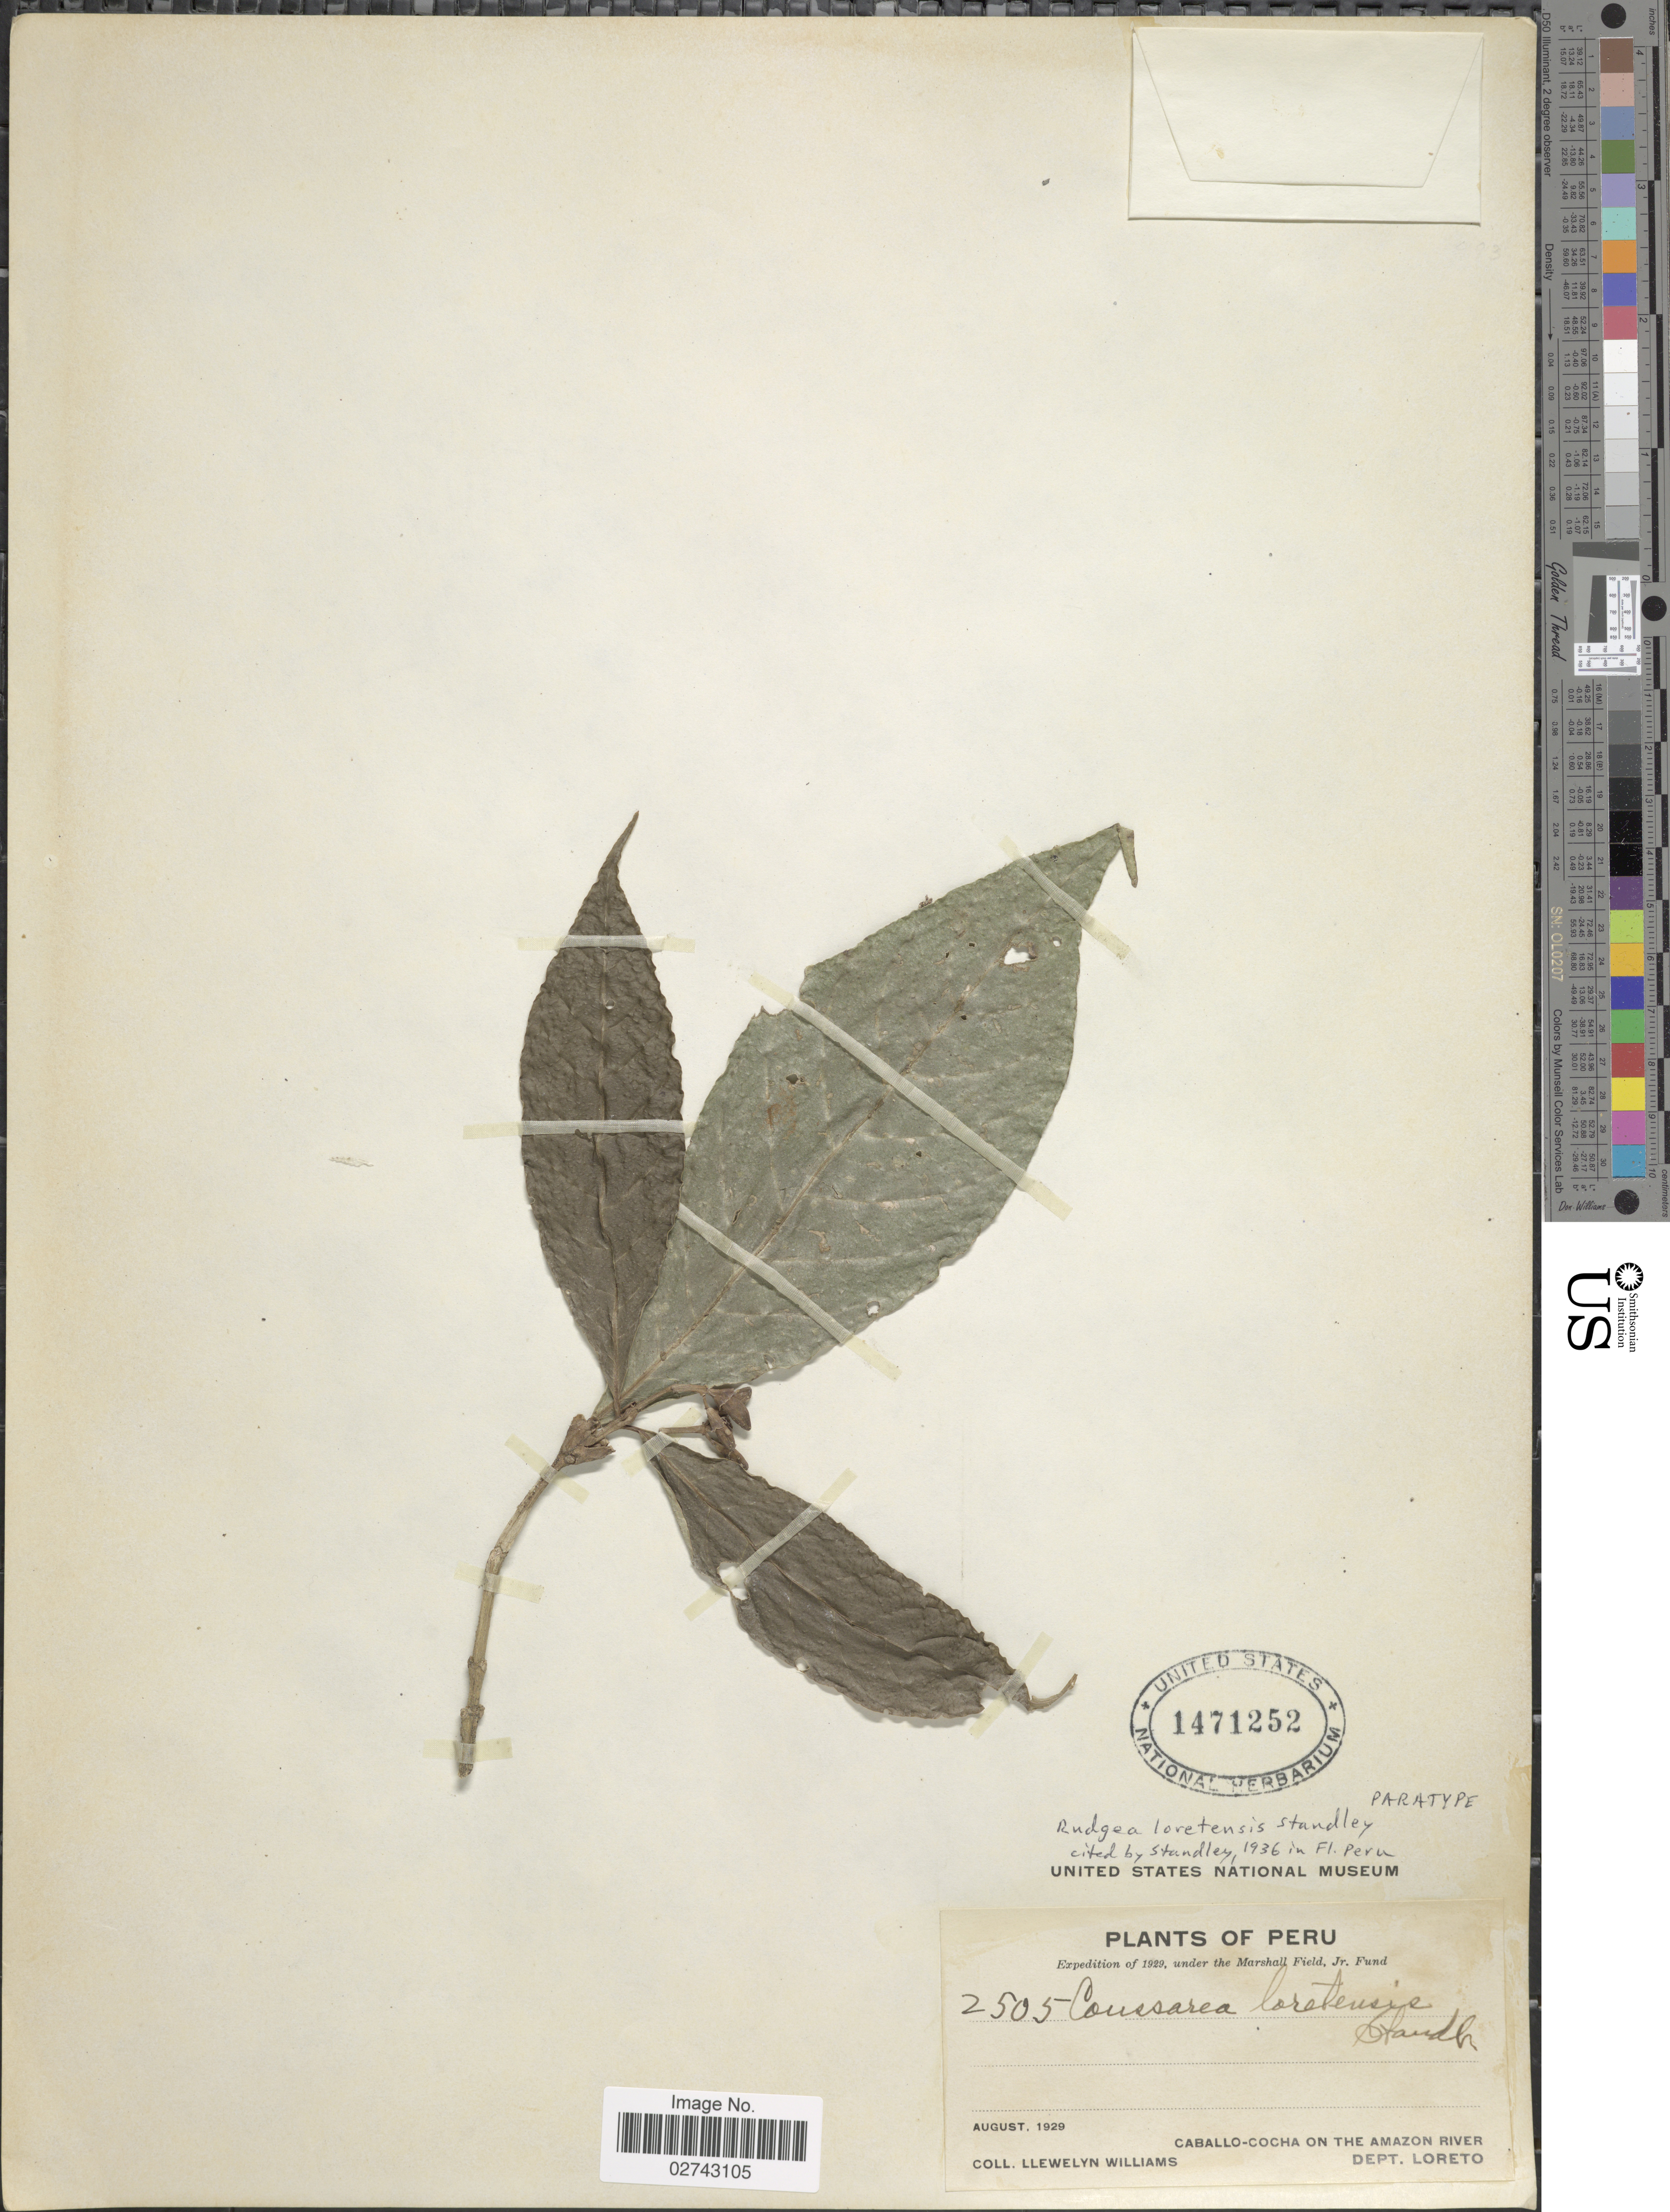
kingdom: Plantae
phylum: Tracheophyta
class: Magnoliopsida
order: Gentianales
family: Rubiaceae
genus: Rudgea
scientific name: Rudgea loretensis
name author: Standl.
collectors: Ll. Williams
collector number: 2505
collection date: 1929-08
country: Peru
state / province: Loreto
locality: Caballo-Cocha on the Amazon River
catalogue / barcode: US 1471252